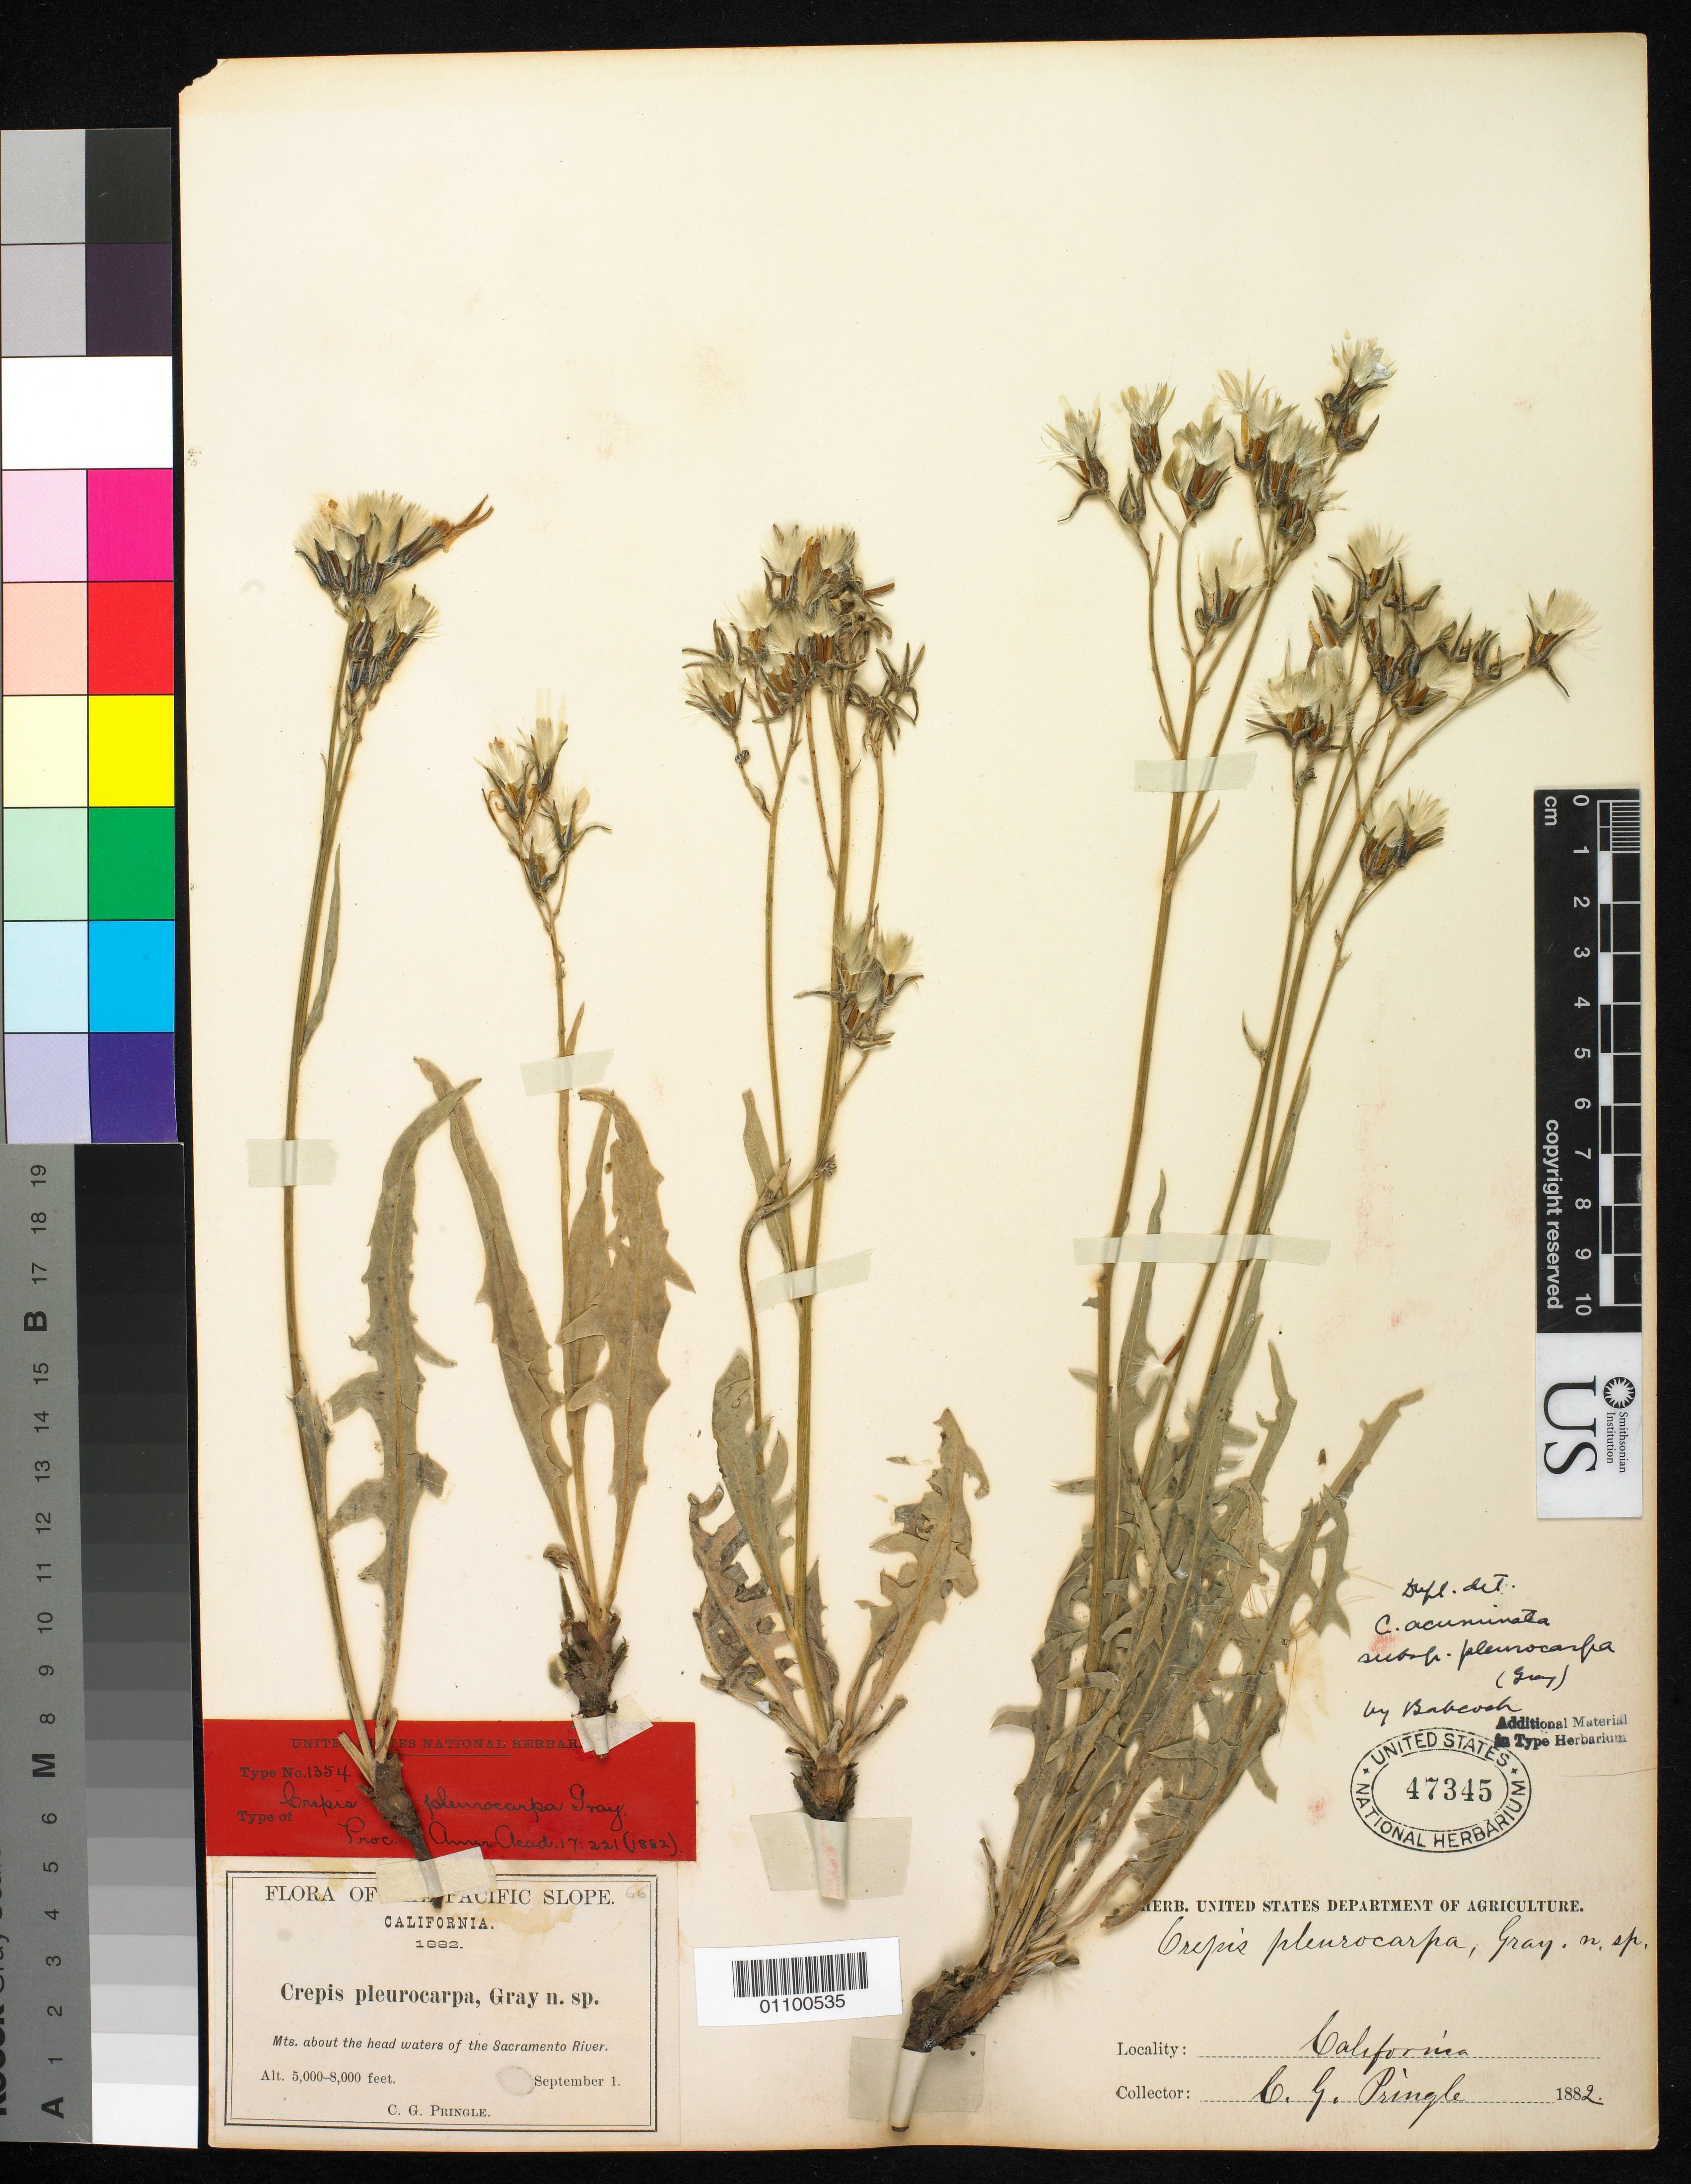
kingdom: Plantae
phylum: Tracheophyta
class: Magnoliopsida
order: Asterales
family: Asteraceae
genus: Crepis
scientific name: Crepis pleurocarpa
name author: A. Gray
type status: Possible Type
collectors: C. G. Pringle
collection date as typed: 01 Sep 1882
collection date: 1882-09-01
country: United States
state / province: California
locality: Mts. about the headwater of the Sacramento River.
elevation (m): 1524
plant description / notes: Possibly original material but dubiously a type; protologue cites collection year as 1881. Presumed type at HUH is dated 14 Aug. 1881.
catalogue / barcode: US 47345